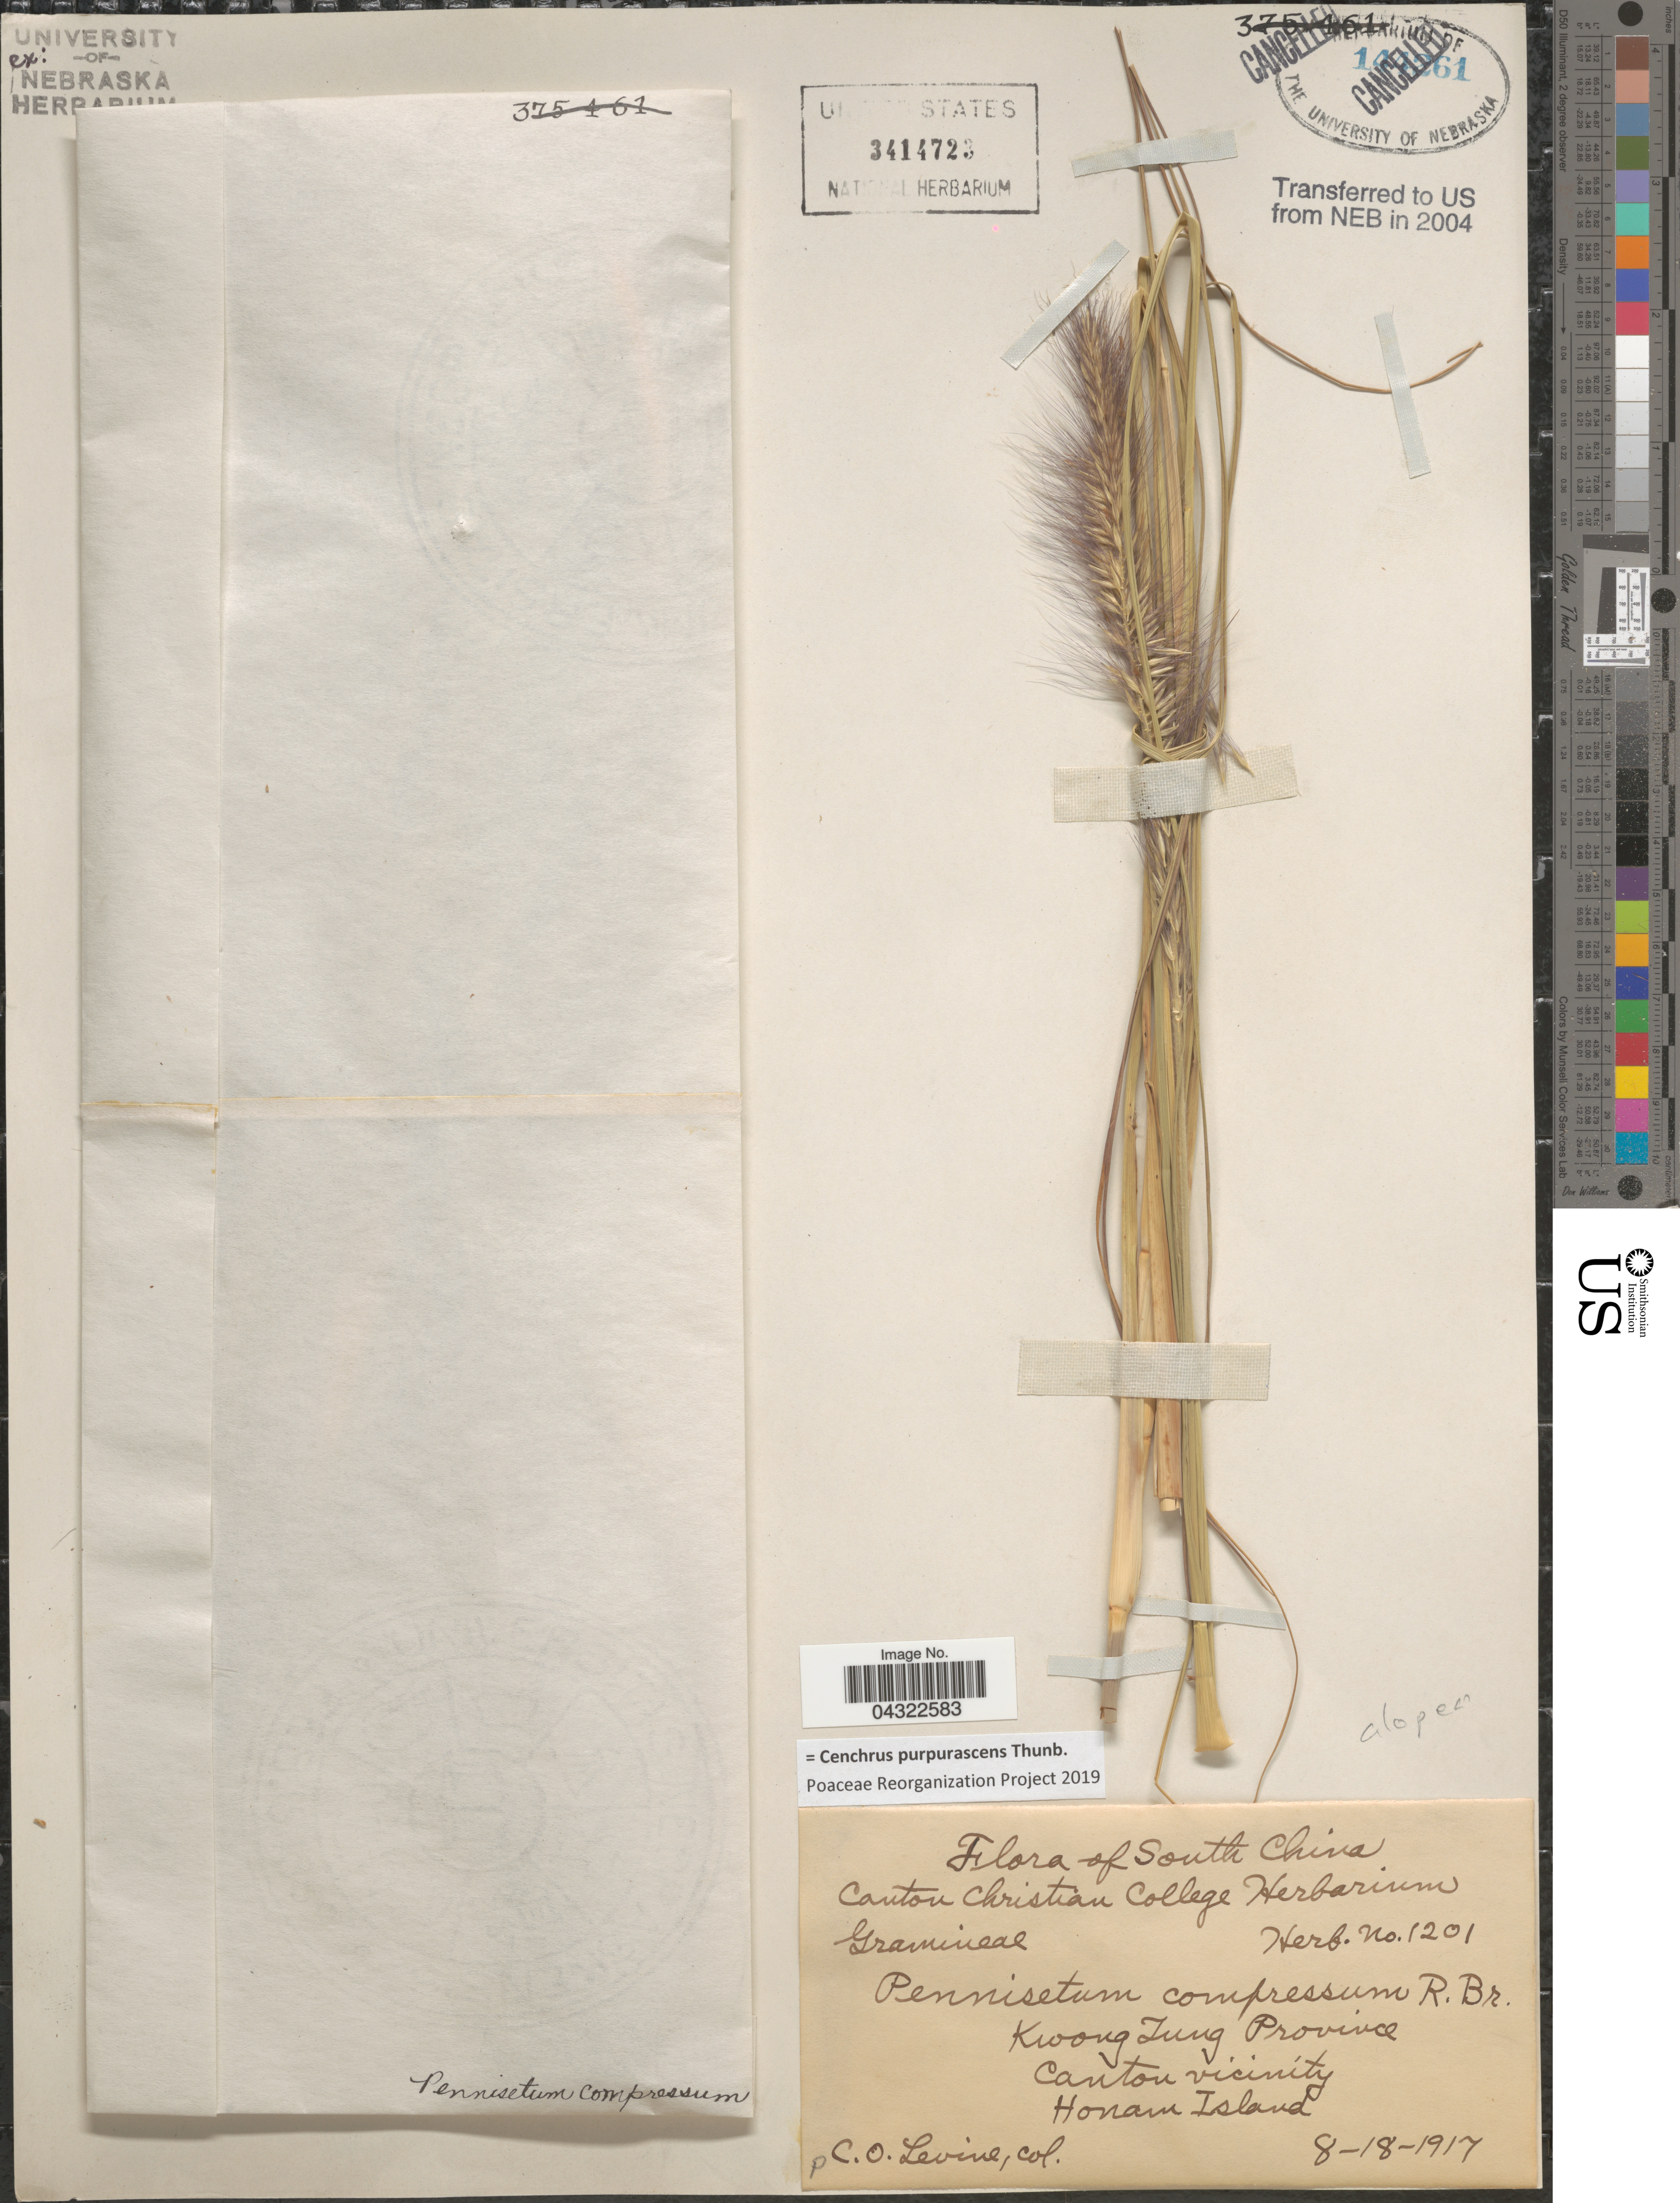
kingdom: Plantae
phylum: Tracheophyta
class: Liliopsida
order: Poales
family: Poaceae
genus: Cenchrus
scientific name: Cenchrus purpurascens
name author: Thunb.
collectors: C. O. Levine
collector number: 1201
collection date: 1917-08-18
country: China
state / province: Guangdong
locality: South China. Kwong Tung Province. Canton vicinity. Honan Island.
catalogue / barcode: US 3414723